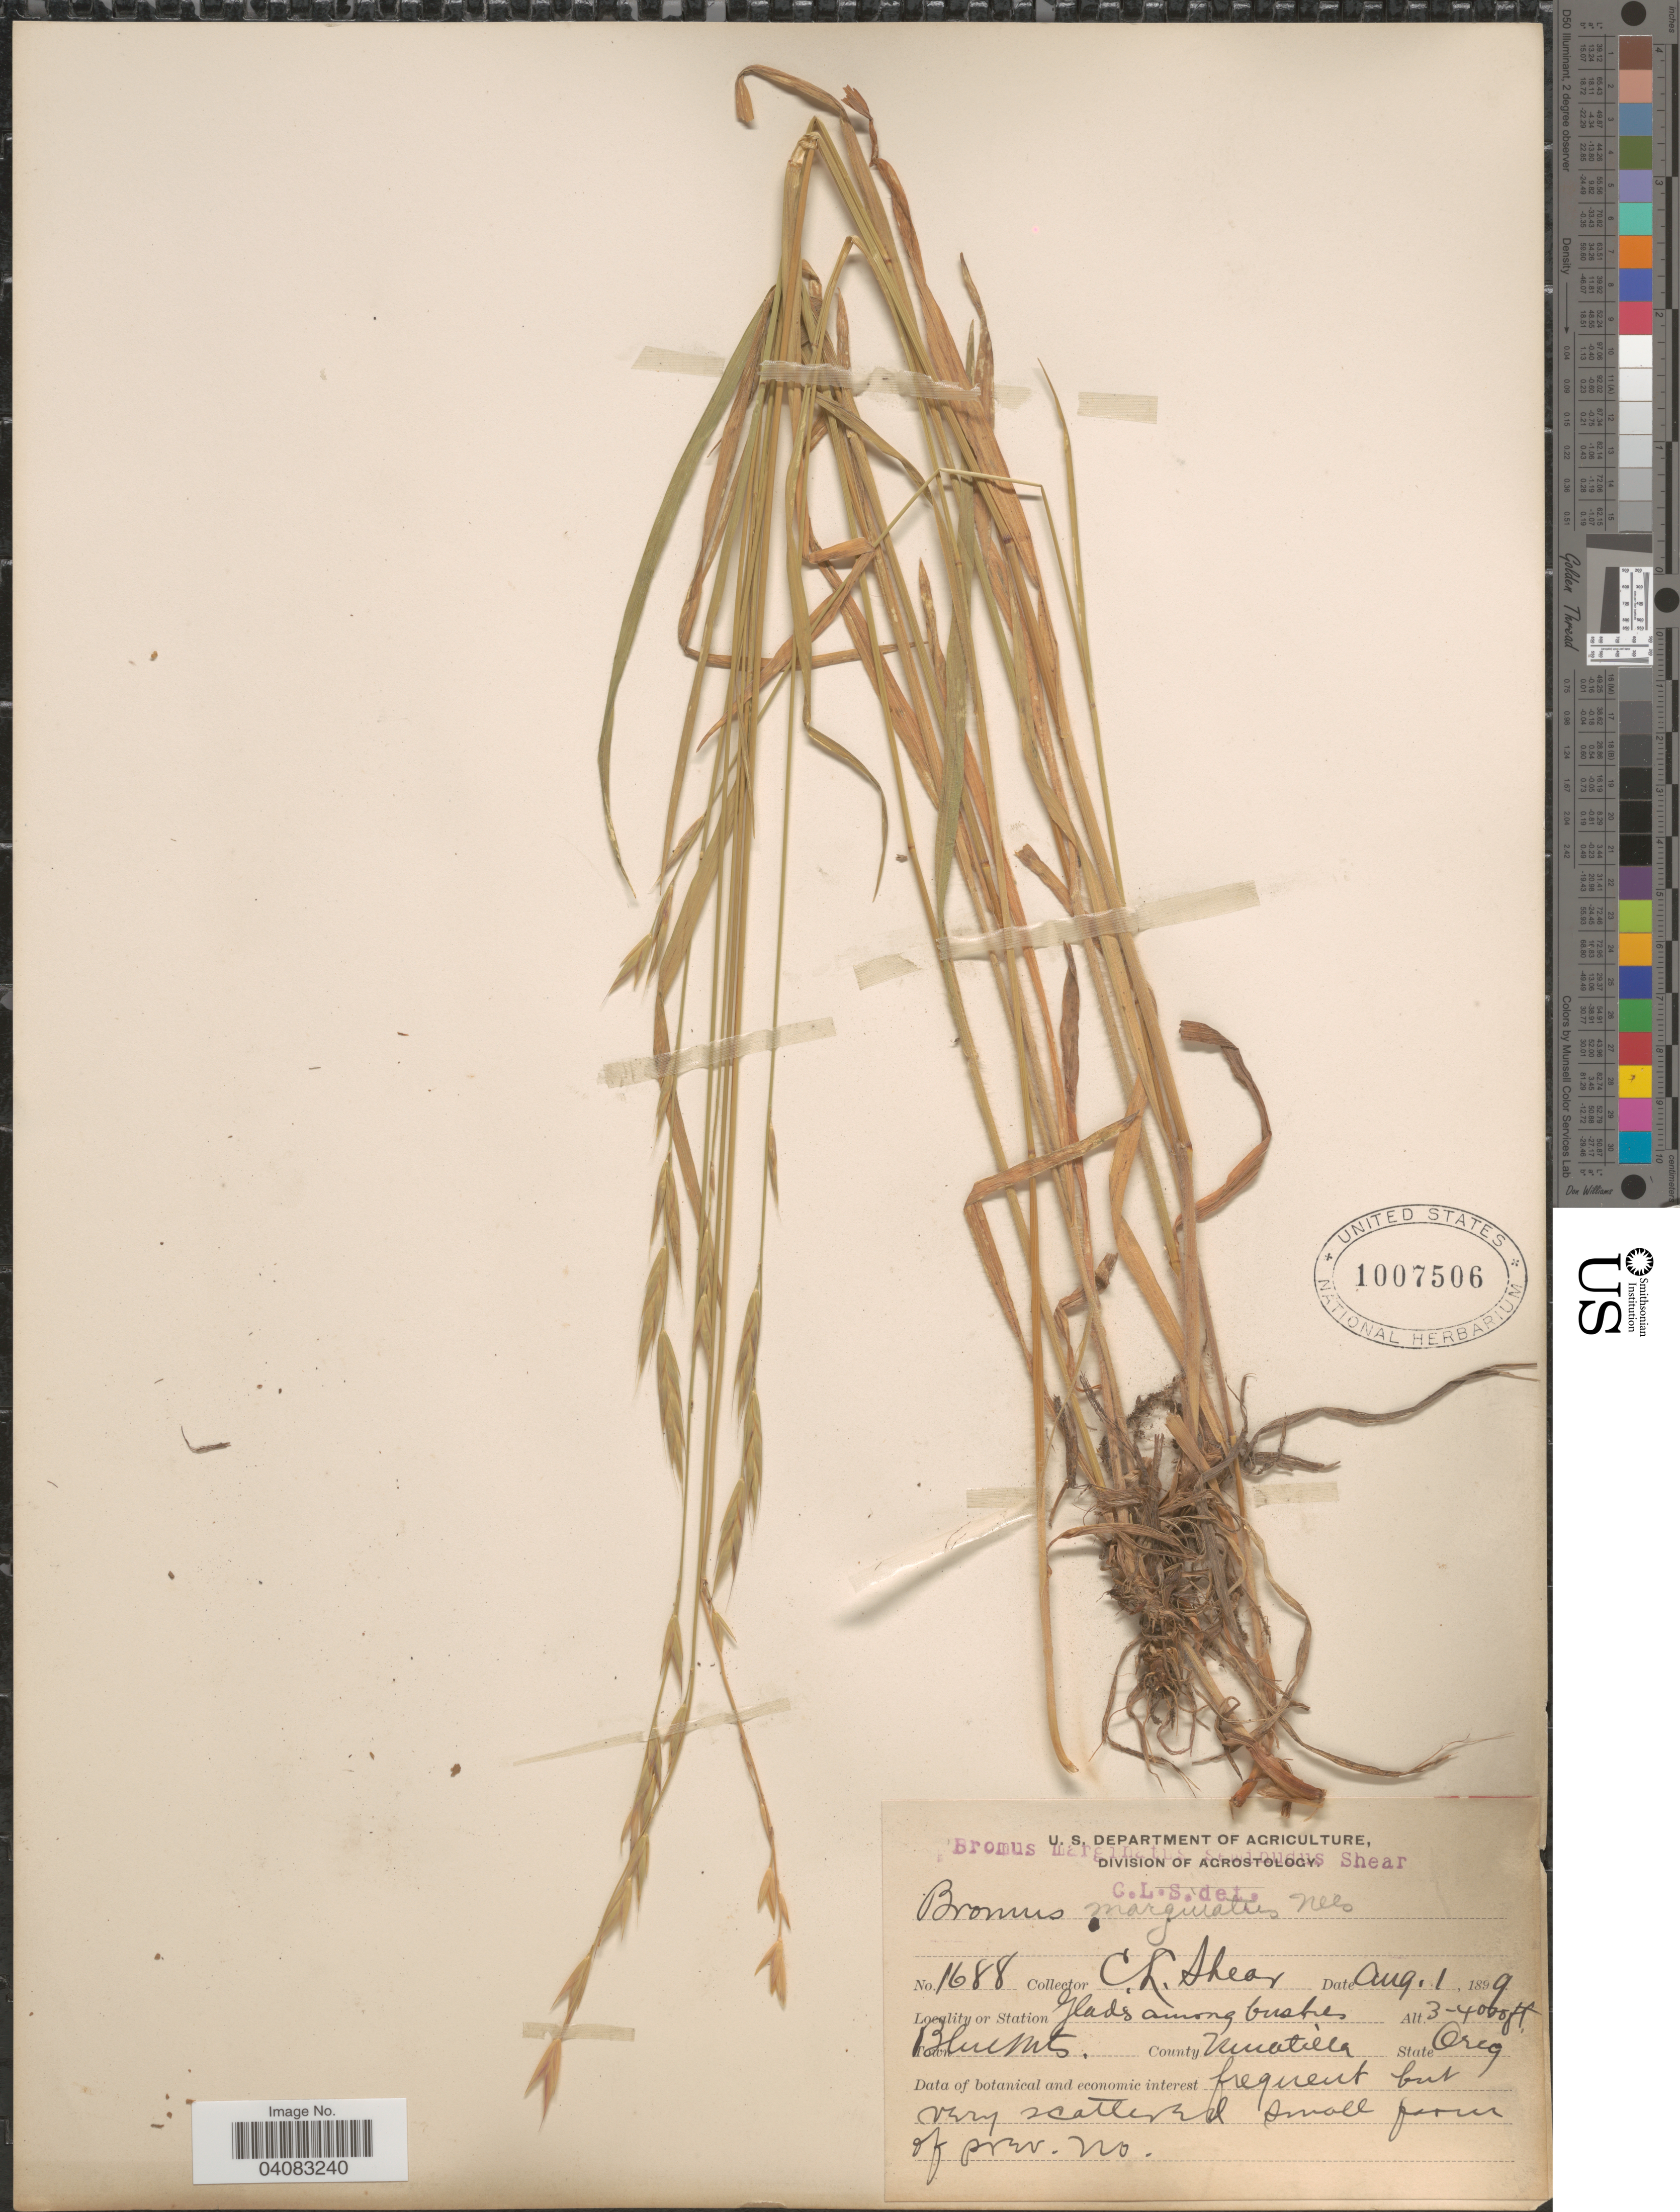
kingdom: Plantae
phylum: Tracheophyta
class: Liliopsida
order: Poales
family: Poaceae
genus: Bromus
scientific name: Bromus marginatus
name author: Nees ex Steud.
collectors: C. L. Shear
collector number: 1688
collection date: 1899-08-01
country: United States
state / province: Oregon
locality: Glade among bushes. Blue Mts. County Umatilla.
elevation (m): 914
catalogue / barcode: US 1007506